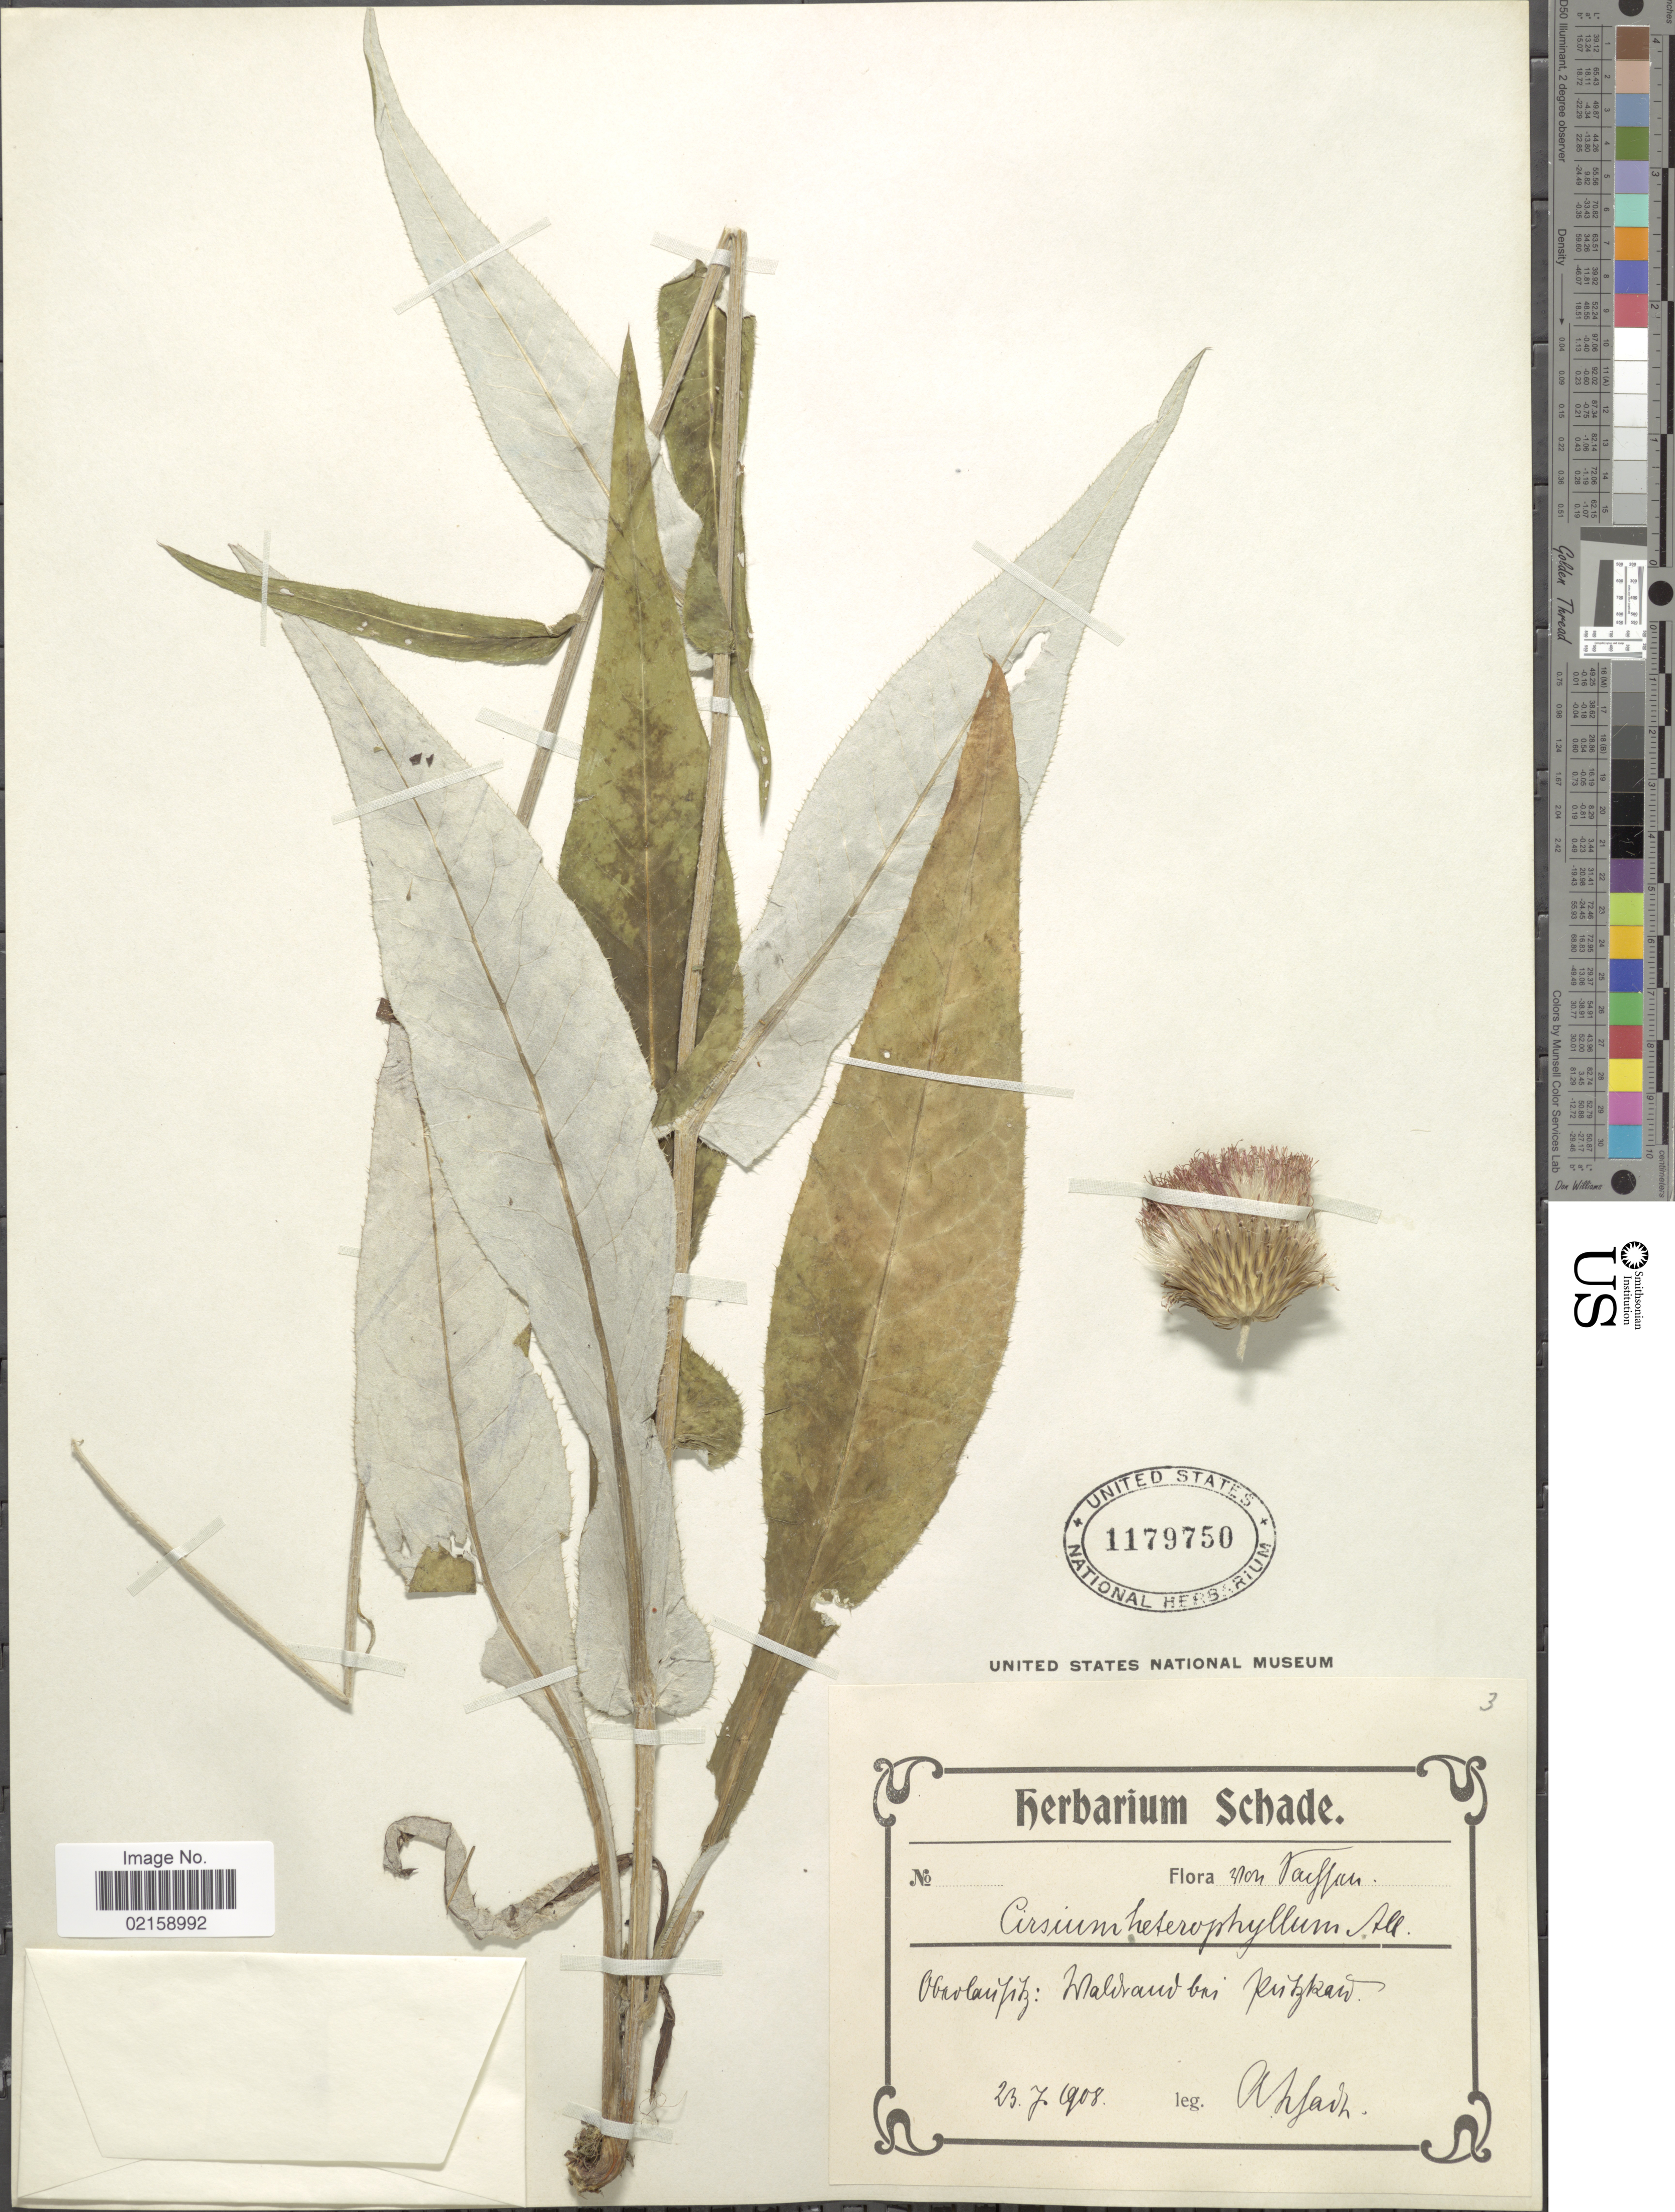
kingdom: Plantae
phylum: Tracheophyta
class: Magnoliopsida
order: Asterales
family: Asteraceae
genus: Cirsium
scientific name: Cirsium heterophyllum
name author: (L.) Hill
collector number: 3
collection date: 1908-07-23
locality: Obrolan Fitz: Waldranbai putzkan. [interpreted]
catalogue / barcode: US 1179750